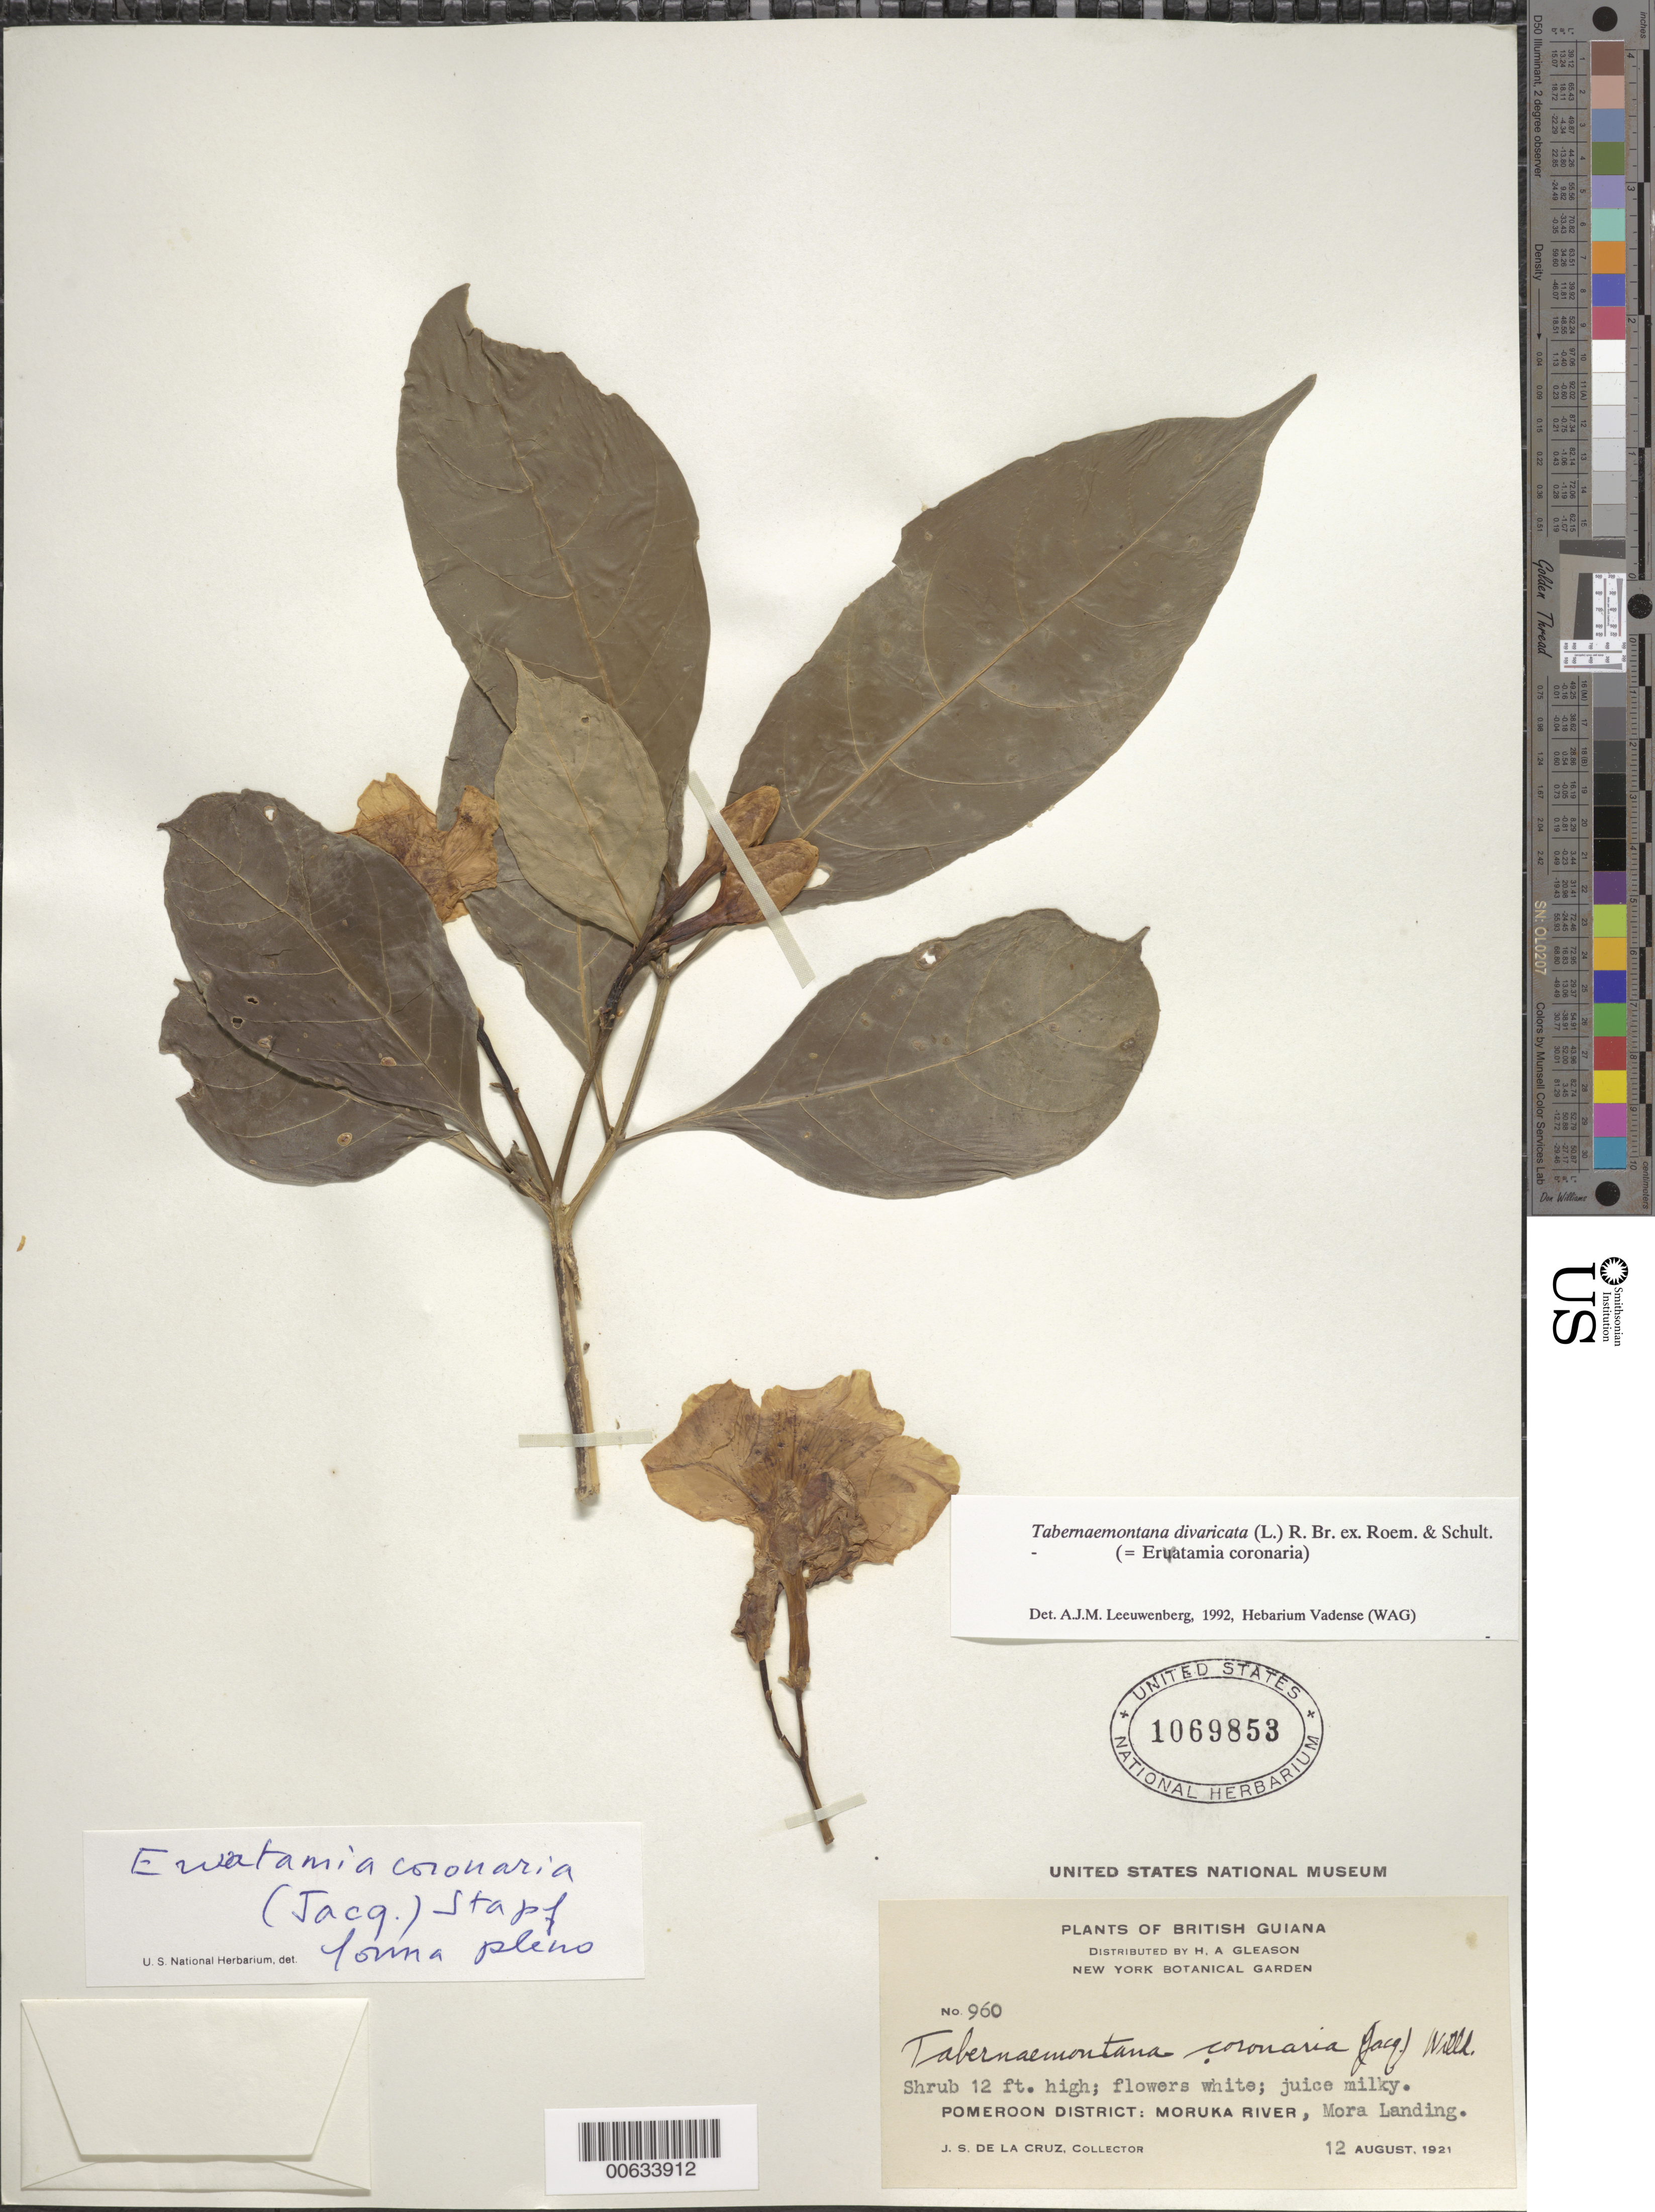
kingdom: Plantae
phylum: Tracheophyta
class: Magnoliopsida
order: Gentianales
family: Apocynaceae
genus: Tabernaemontana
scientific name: Tabernaemontana divaricata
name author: (L.) R. Br. ex Roem. & Schult.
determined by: Leeuwenberg, A. J. M.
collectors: J. S. de la Cruz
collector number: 960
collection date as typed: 12-Aug-21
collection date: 1921-08-12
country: Guyana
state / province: Barima-Waini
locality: Mora Landing, Moruka R., Pomeroon Dist.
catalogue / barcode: US 1069853